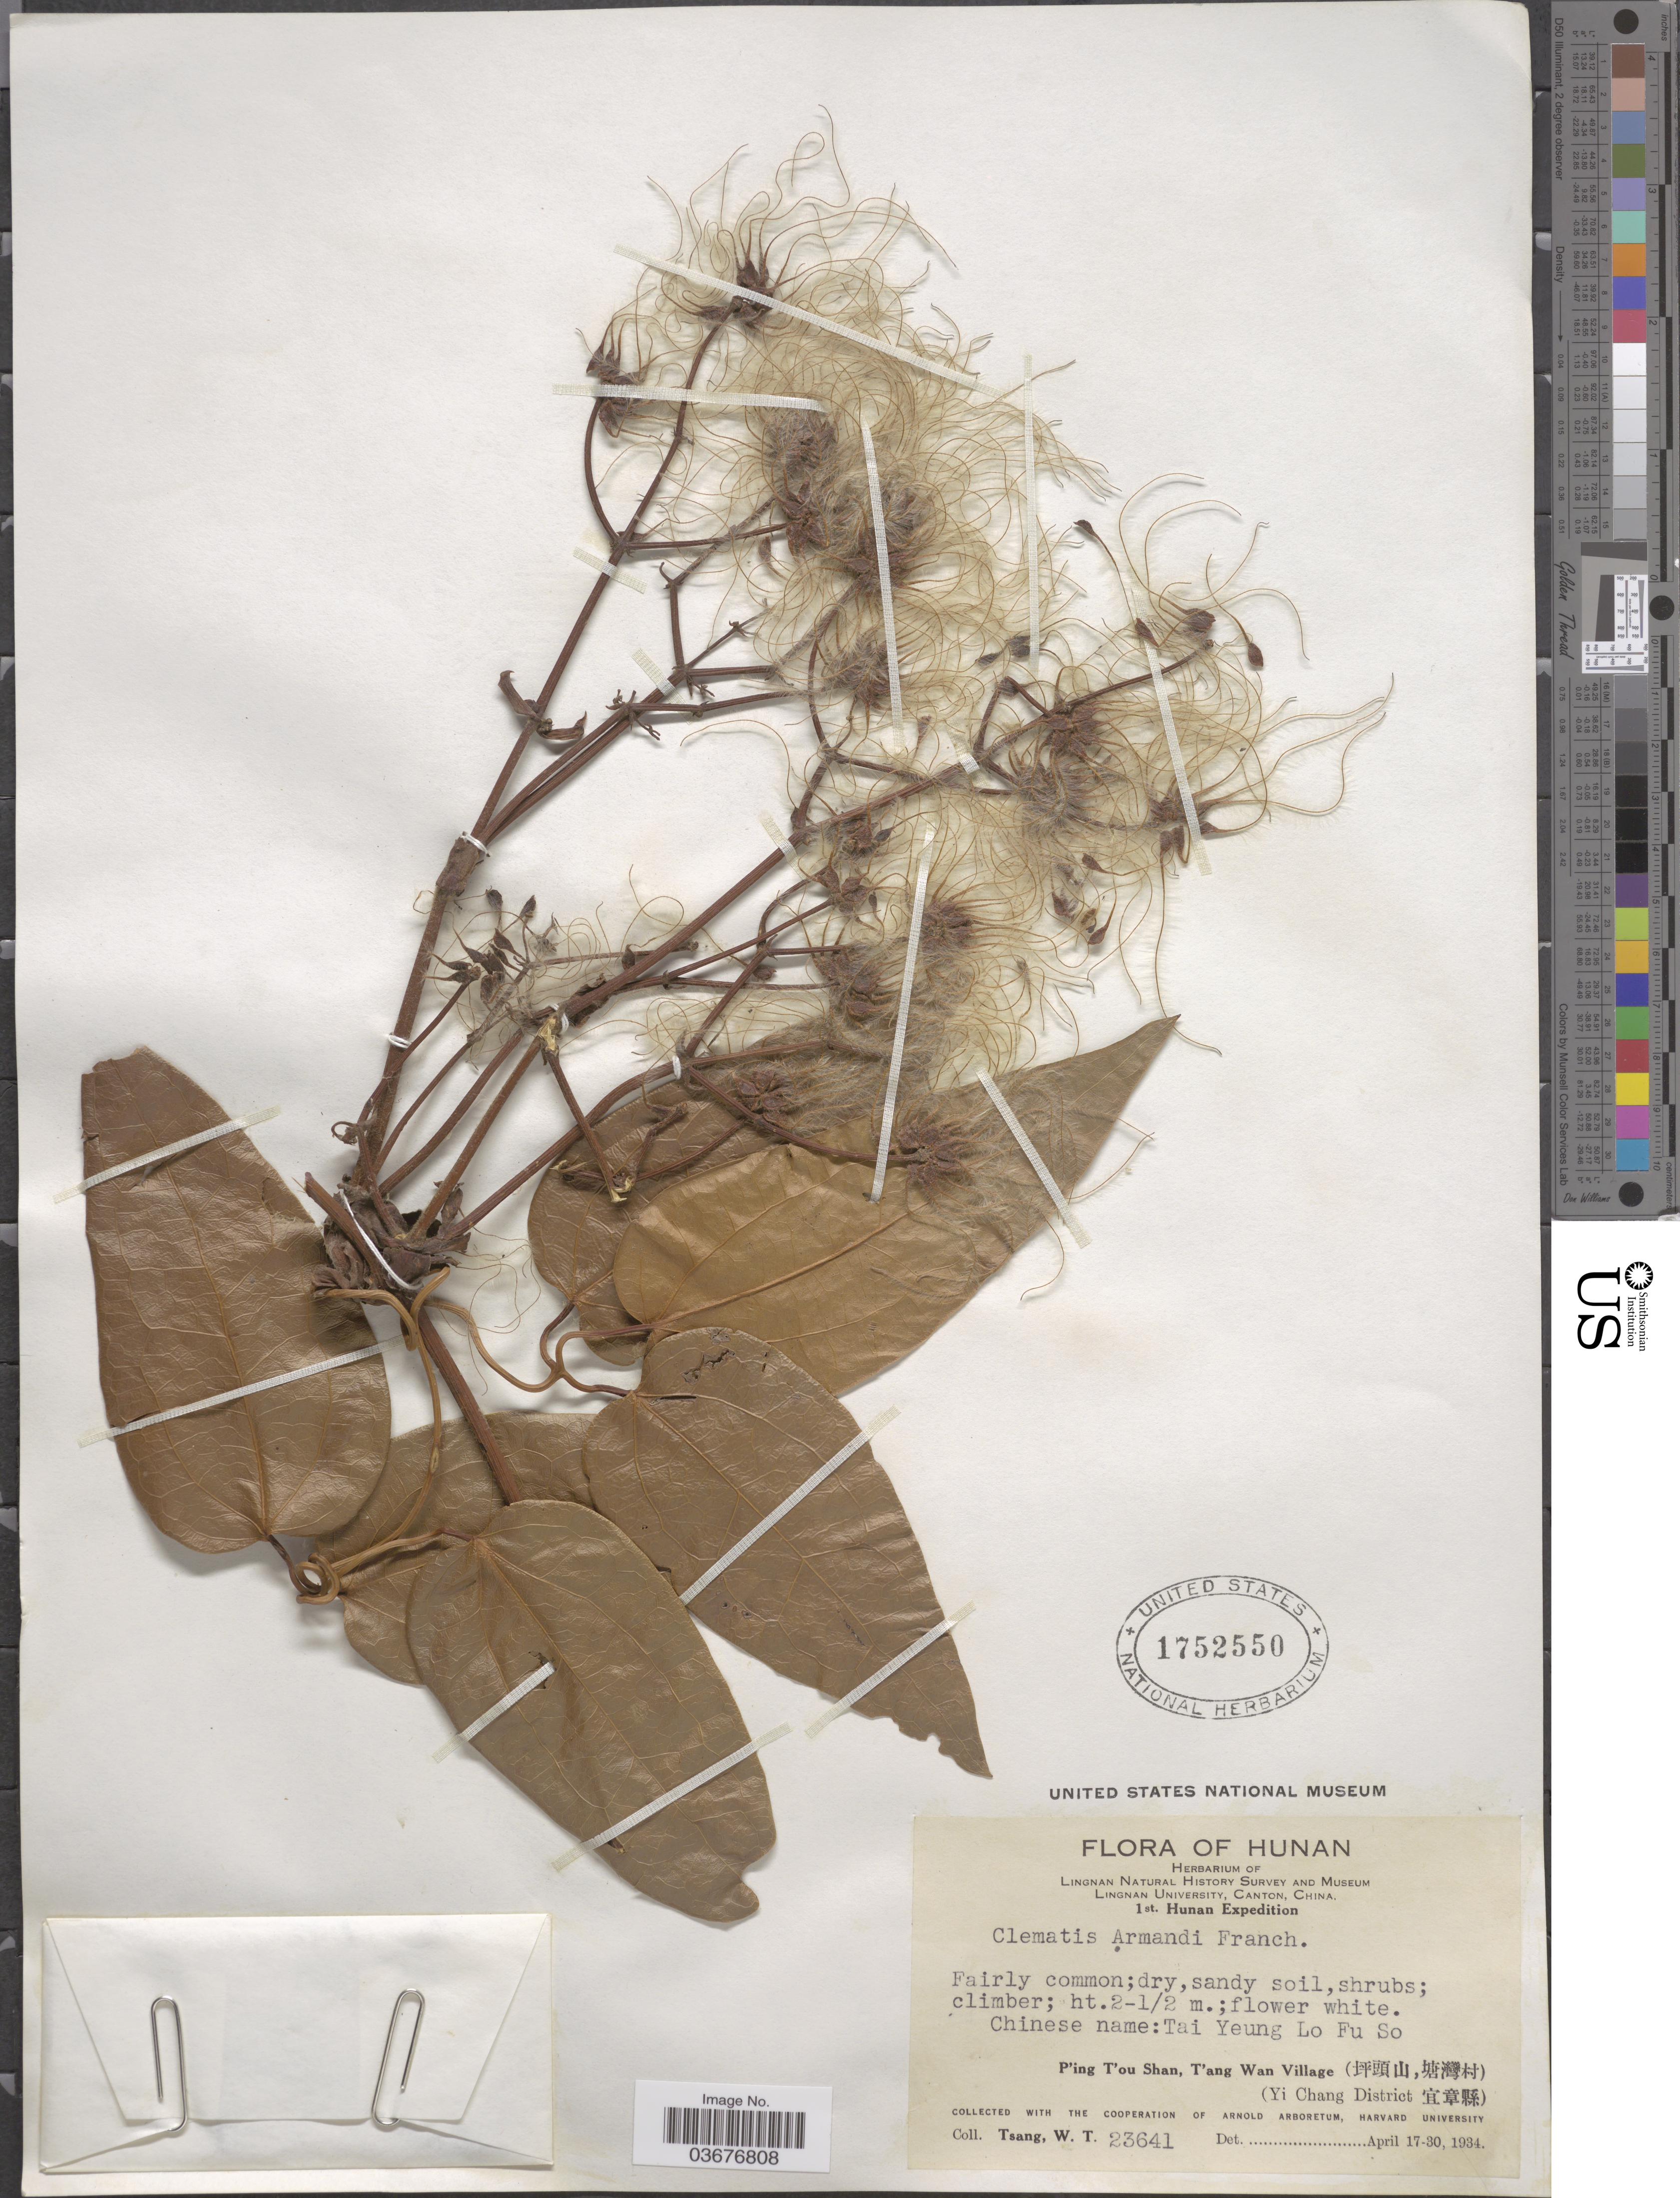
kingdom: Plantae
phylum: Tracheophyta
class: Magnoliopsida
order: Ranunculales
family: Ranunculaceae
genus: Clematis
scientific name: Clematis armandii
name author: Franch.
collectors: W. T. Tsang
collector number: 23641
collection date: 1934-04-17/1934-04-30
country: China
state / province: Hunan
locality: P'ing T'ou Shan, T'ang Wan Village (X). (Yi Chang District X).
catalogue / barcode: US 1752550